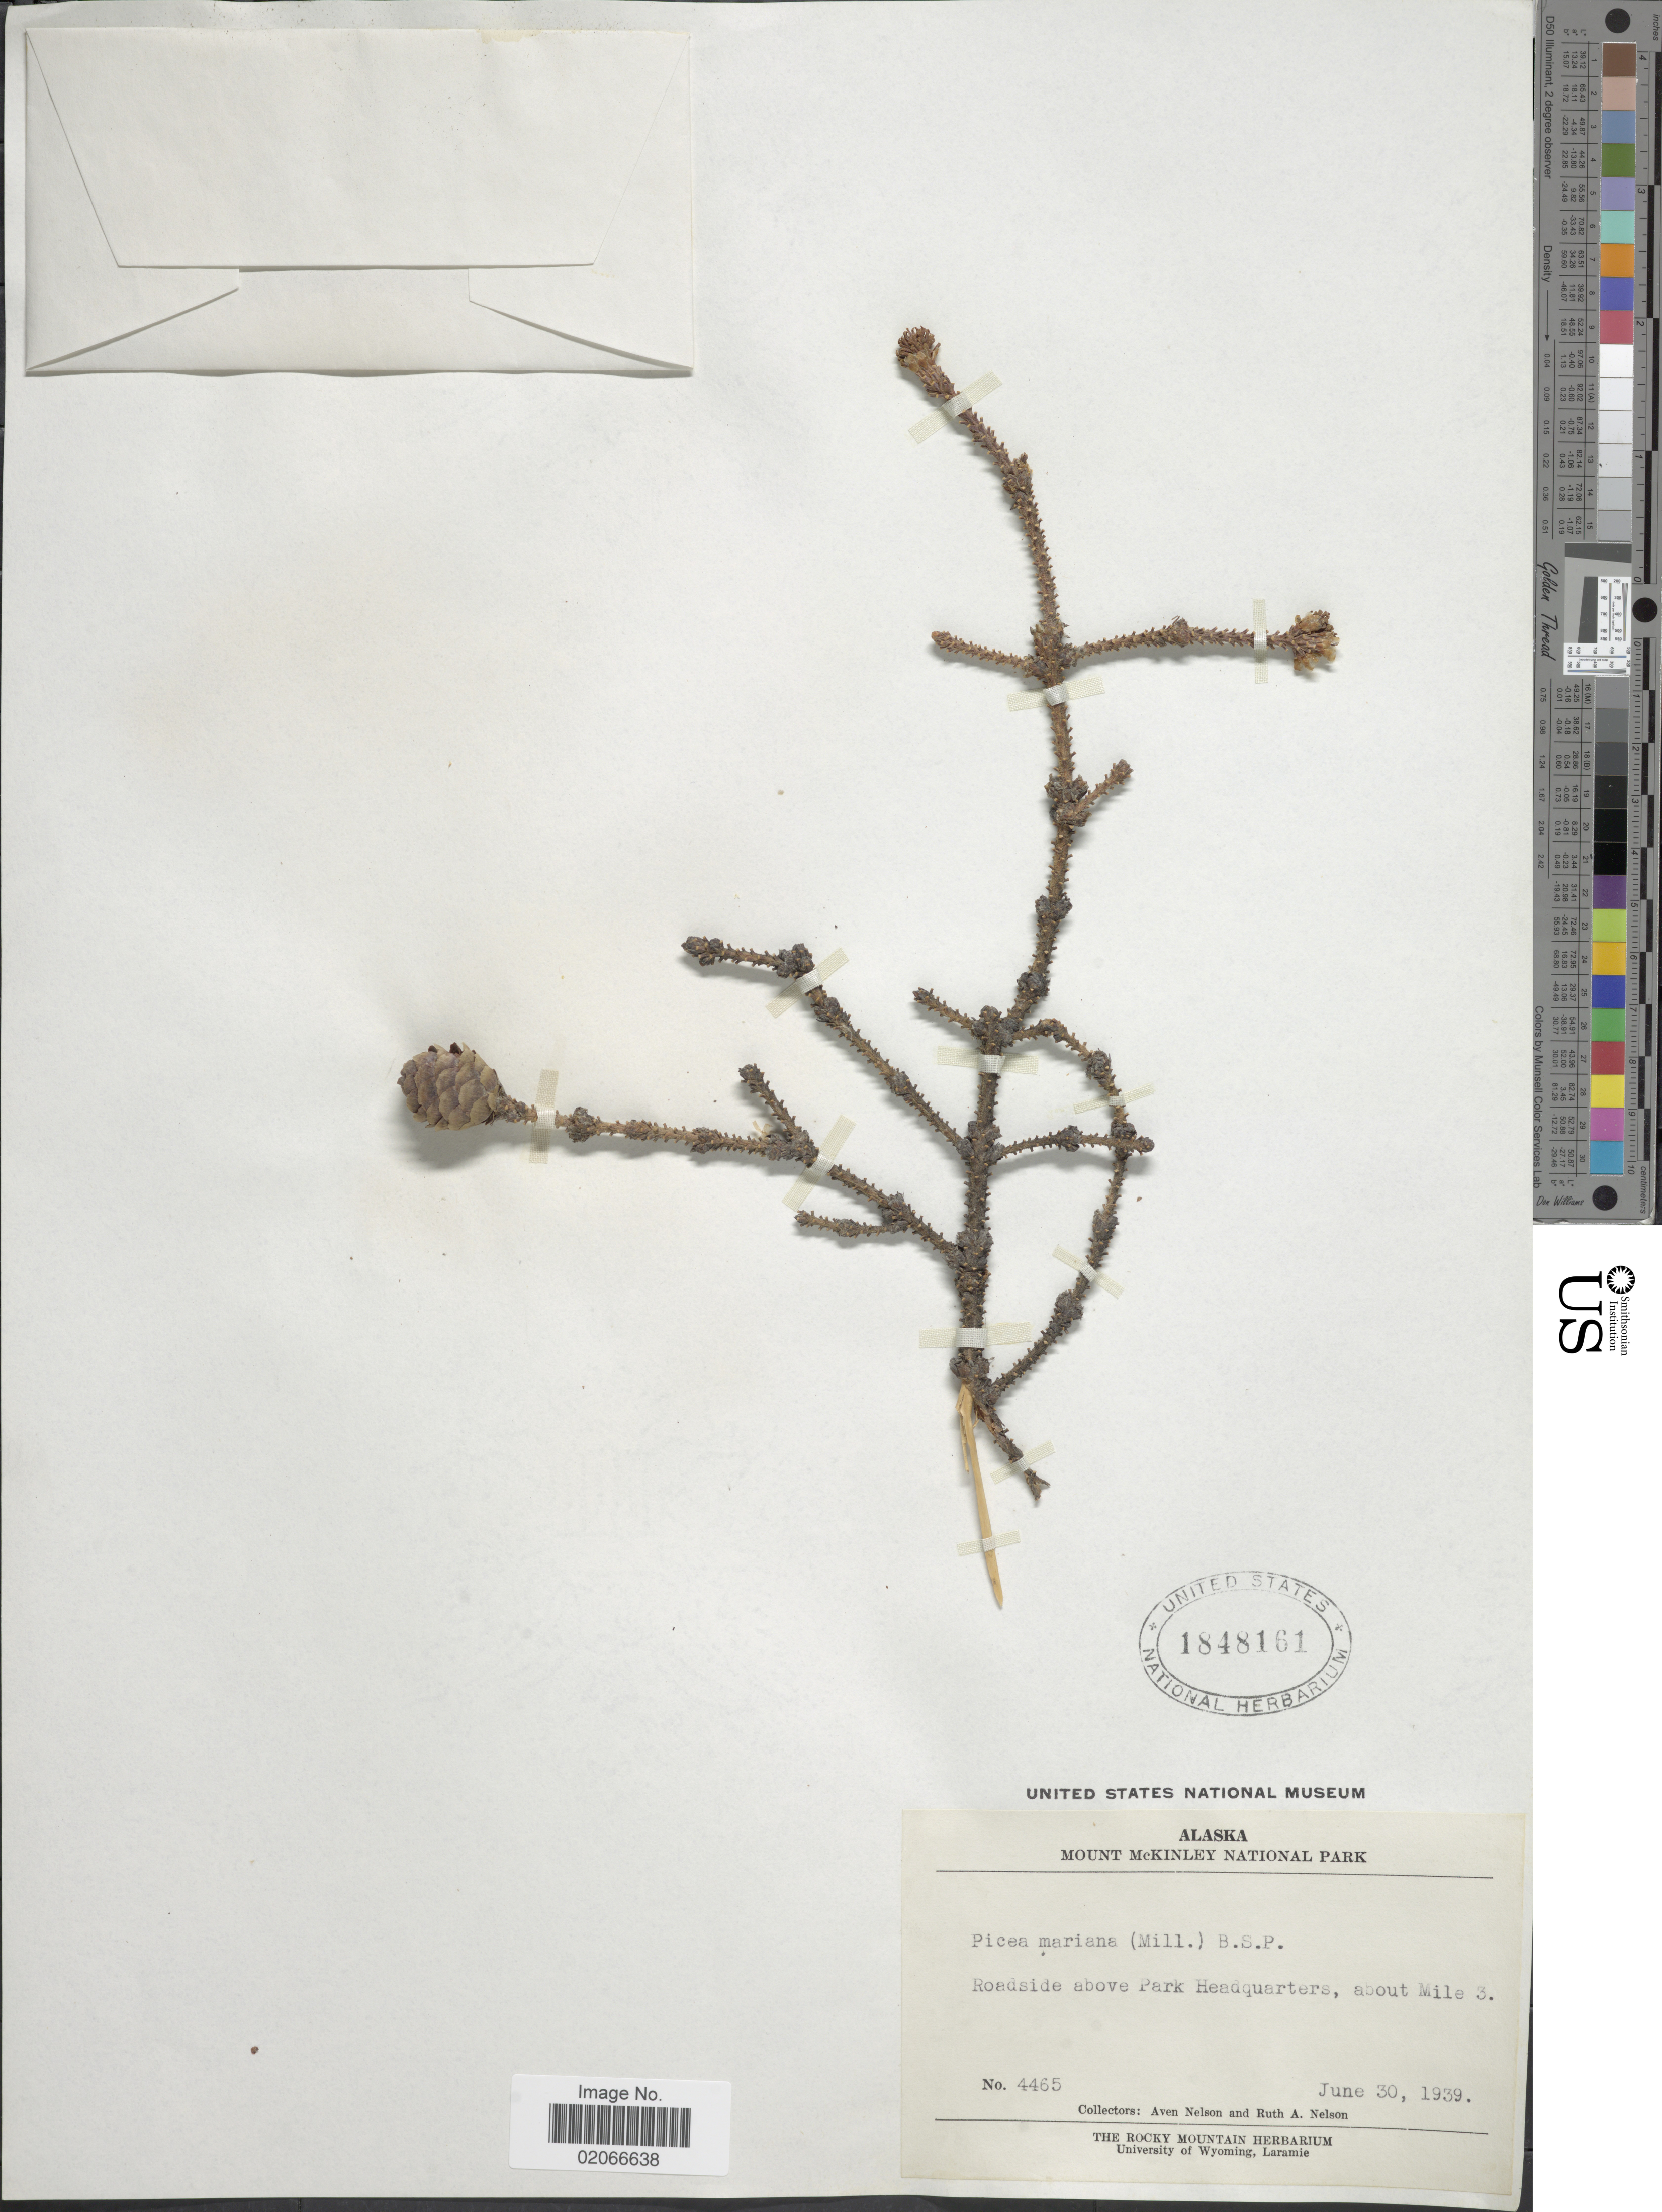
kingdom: Plantae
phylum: Tracheophyta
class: Pinopsida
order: Pinales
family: Pinaceae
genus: Picea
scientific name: Picea mariana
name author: (Mill.) Britton, Stearns & Poggenb.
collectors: A. Nelson & R. A. Nelson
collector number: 4465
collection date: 1939-06-30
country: United States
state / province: Alaska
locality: Mount McKinley National Park, Roadside above Park Headquarters, about Mile 3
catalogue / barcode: US 1848161